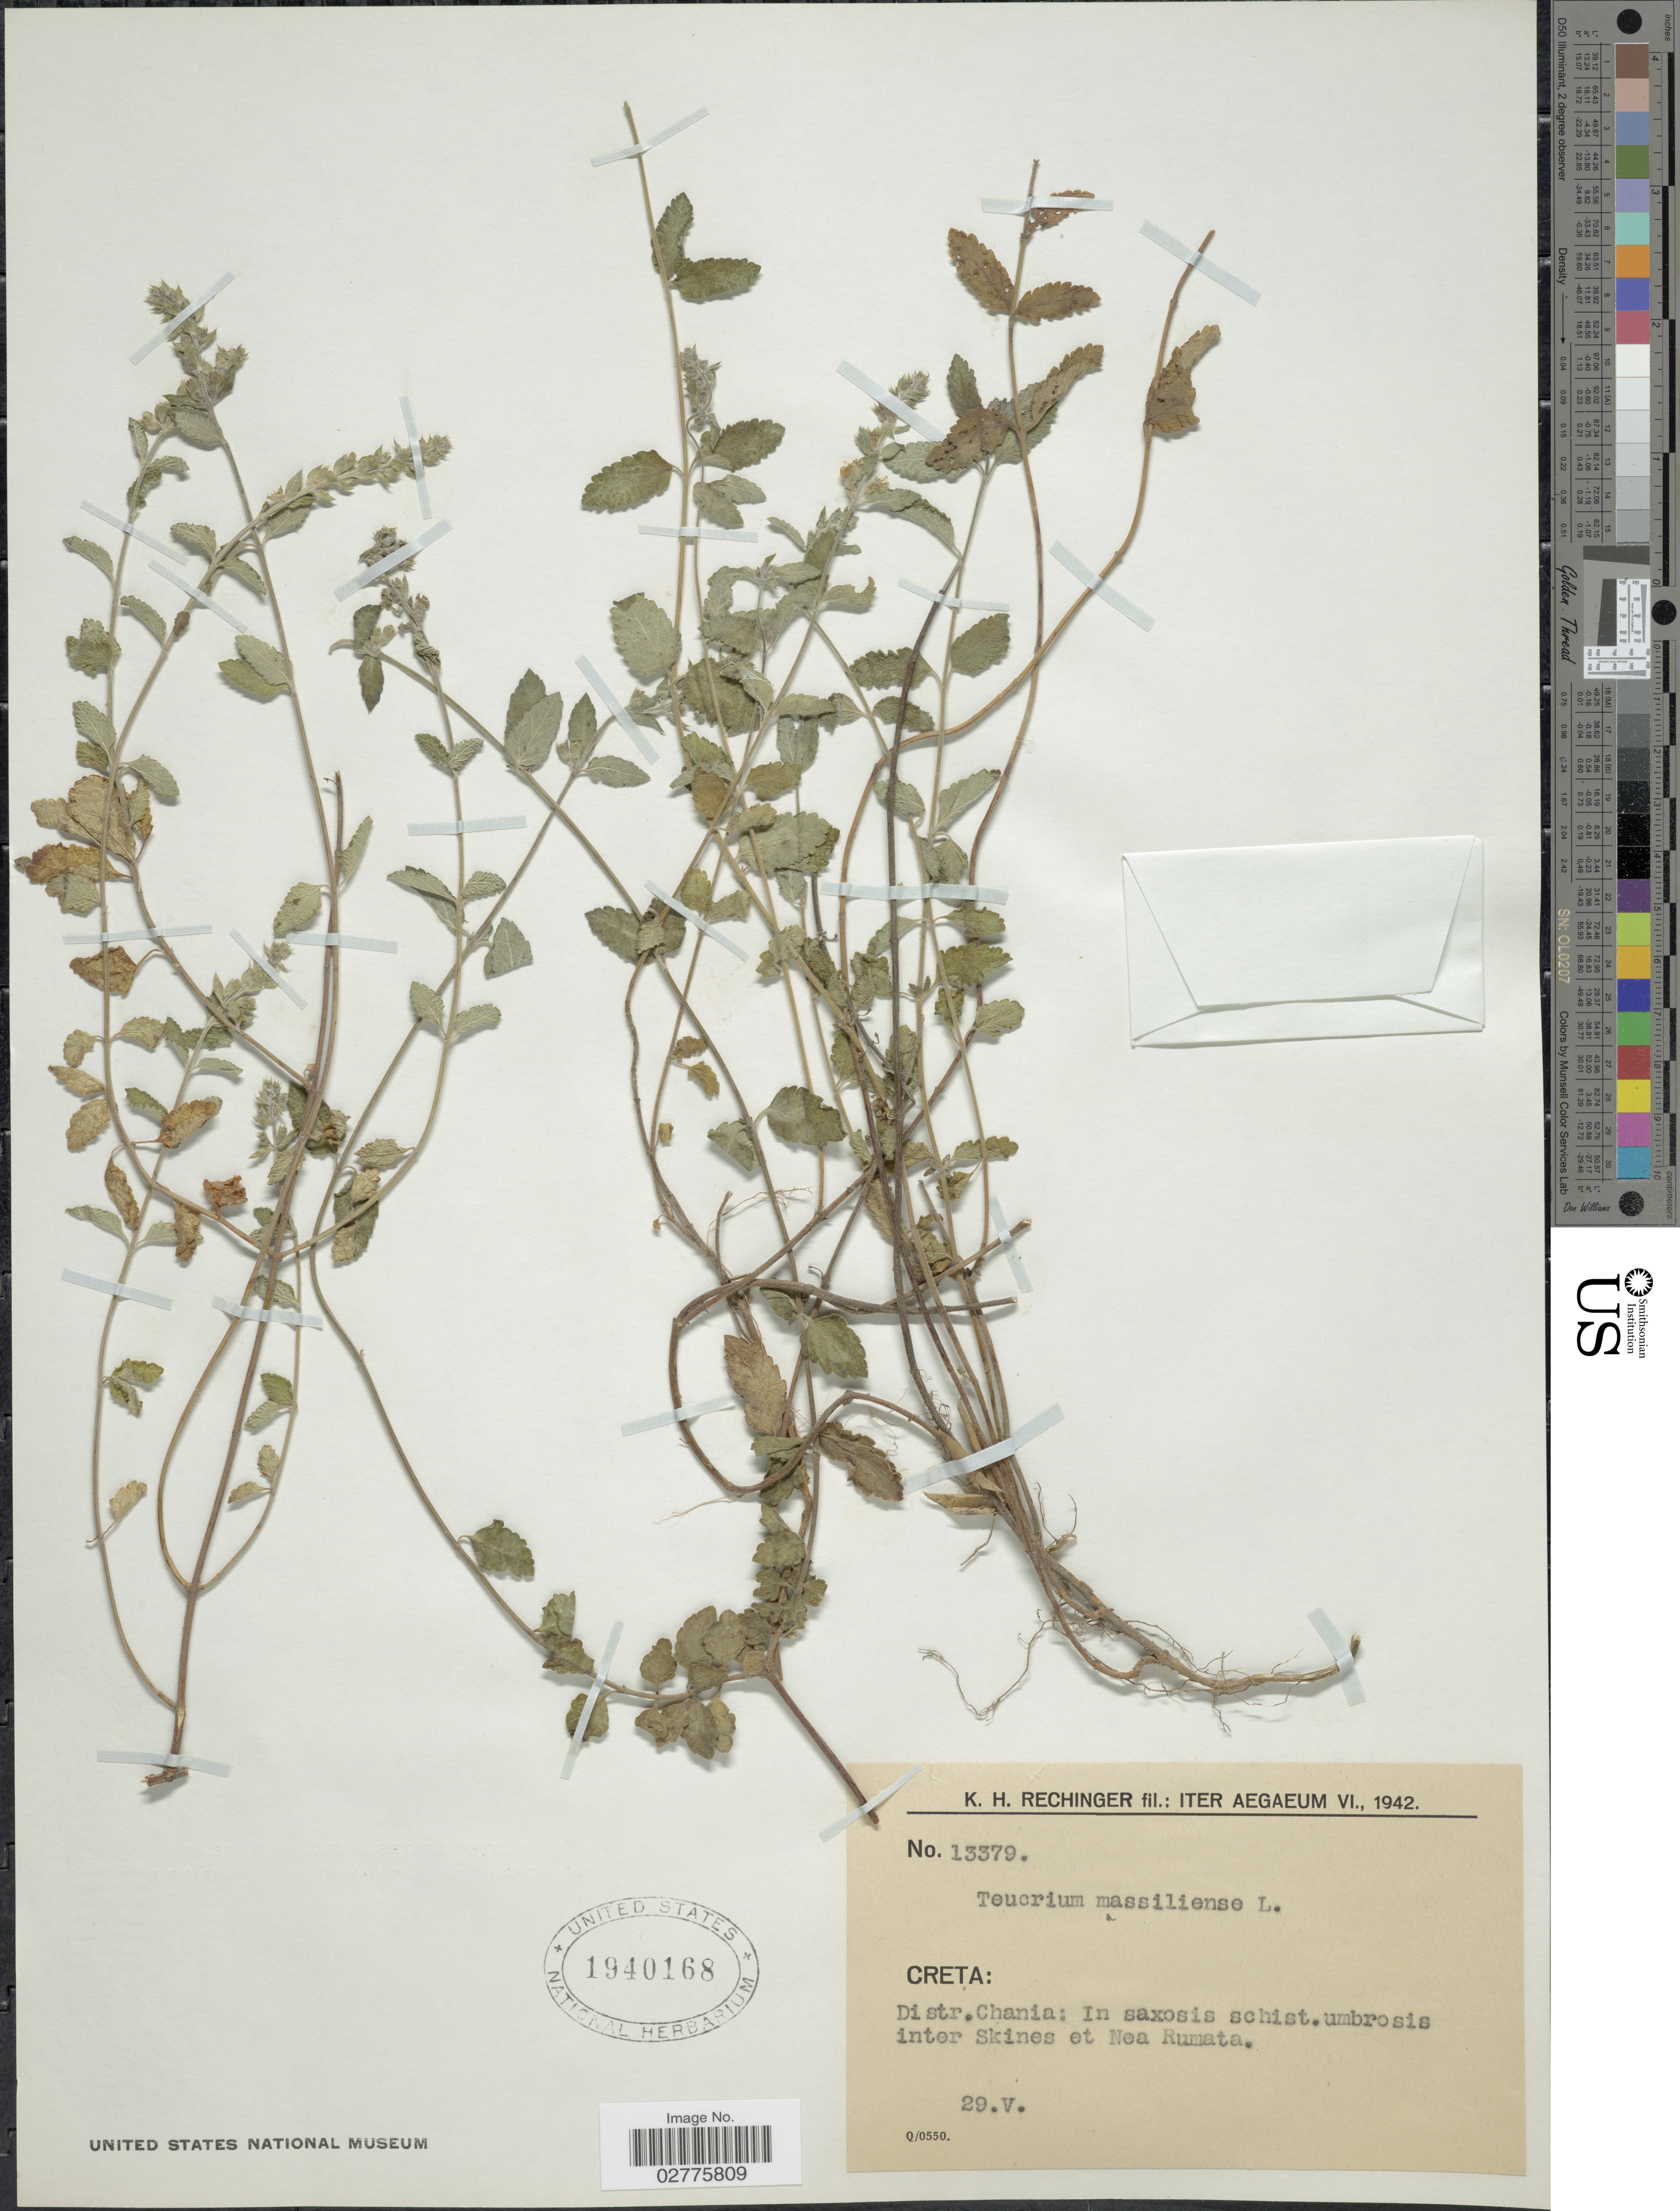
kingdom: Plantae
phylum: Tracheophyta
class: Magnoliopsida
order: Lamiales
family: Lamiaceae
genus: Teucrium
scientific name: Teucrium massiliense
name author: L.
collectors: K. H. Rechinger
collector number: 13379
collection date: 1942-05-29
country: Greece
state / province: Crete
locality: Aegaeum. Creta: Distr. Chania: In saxosis schist. umbrosis inter Skines et Nea Rumata.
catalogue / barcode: US 1940168